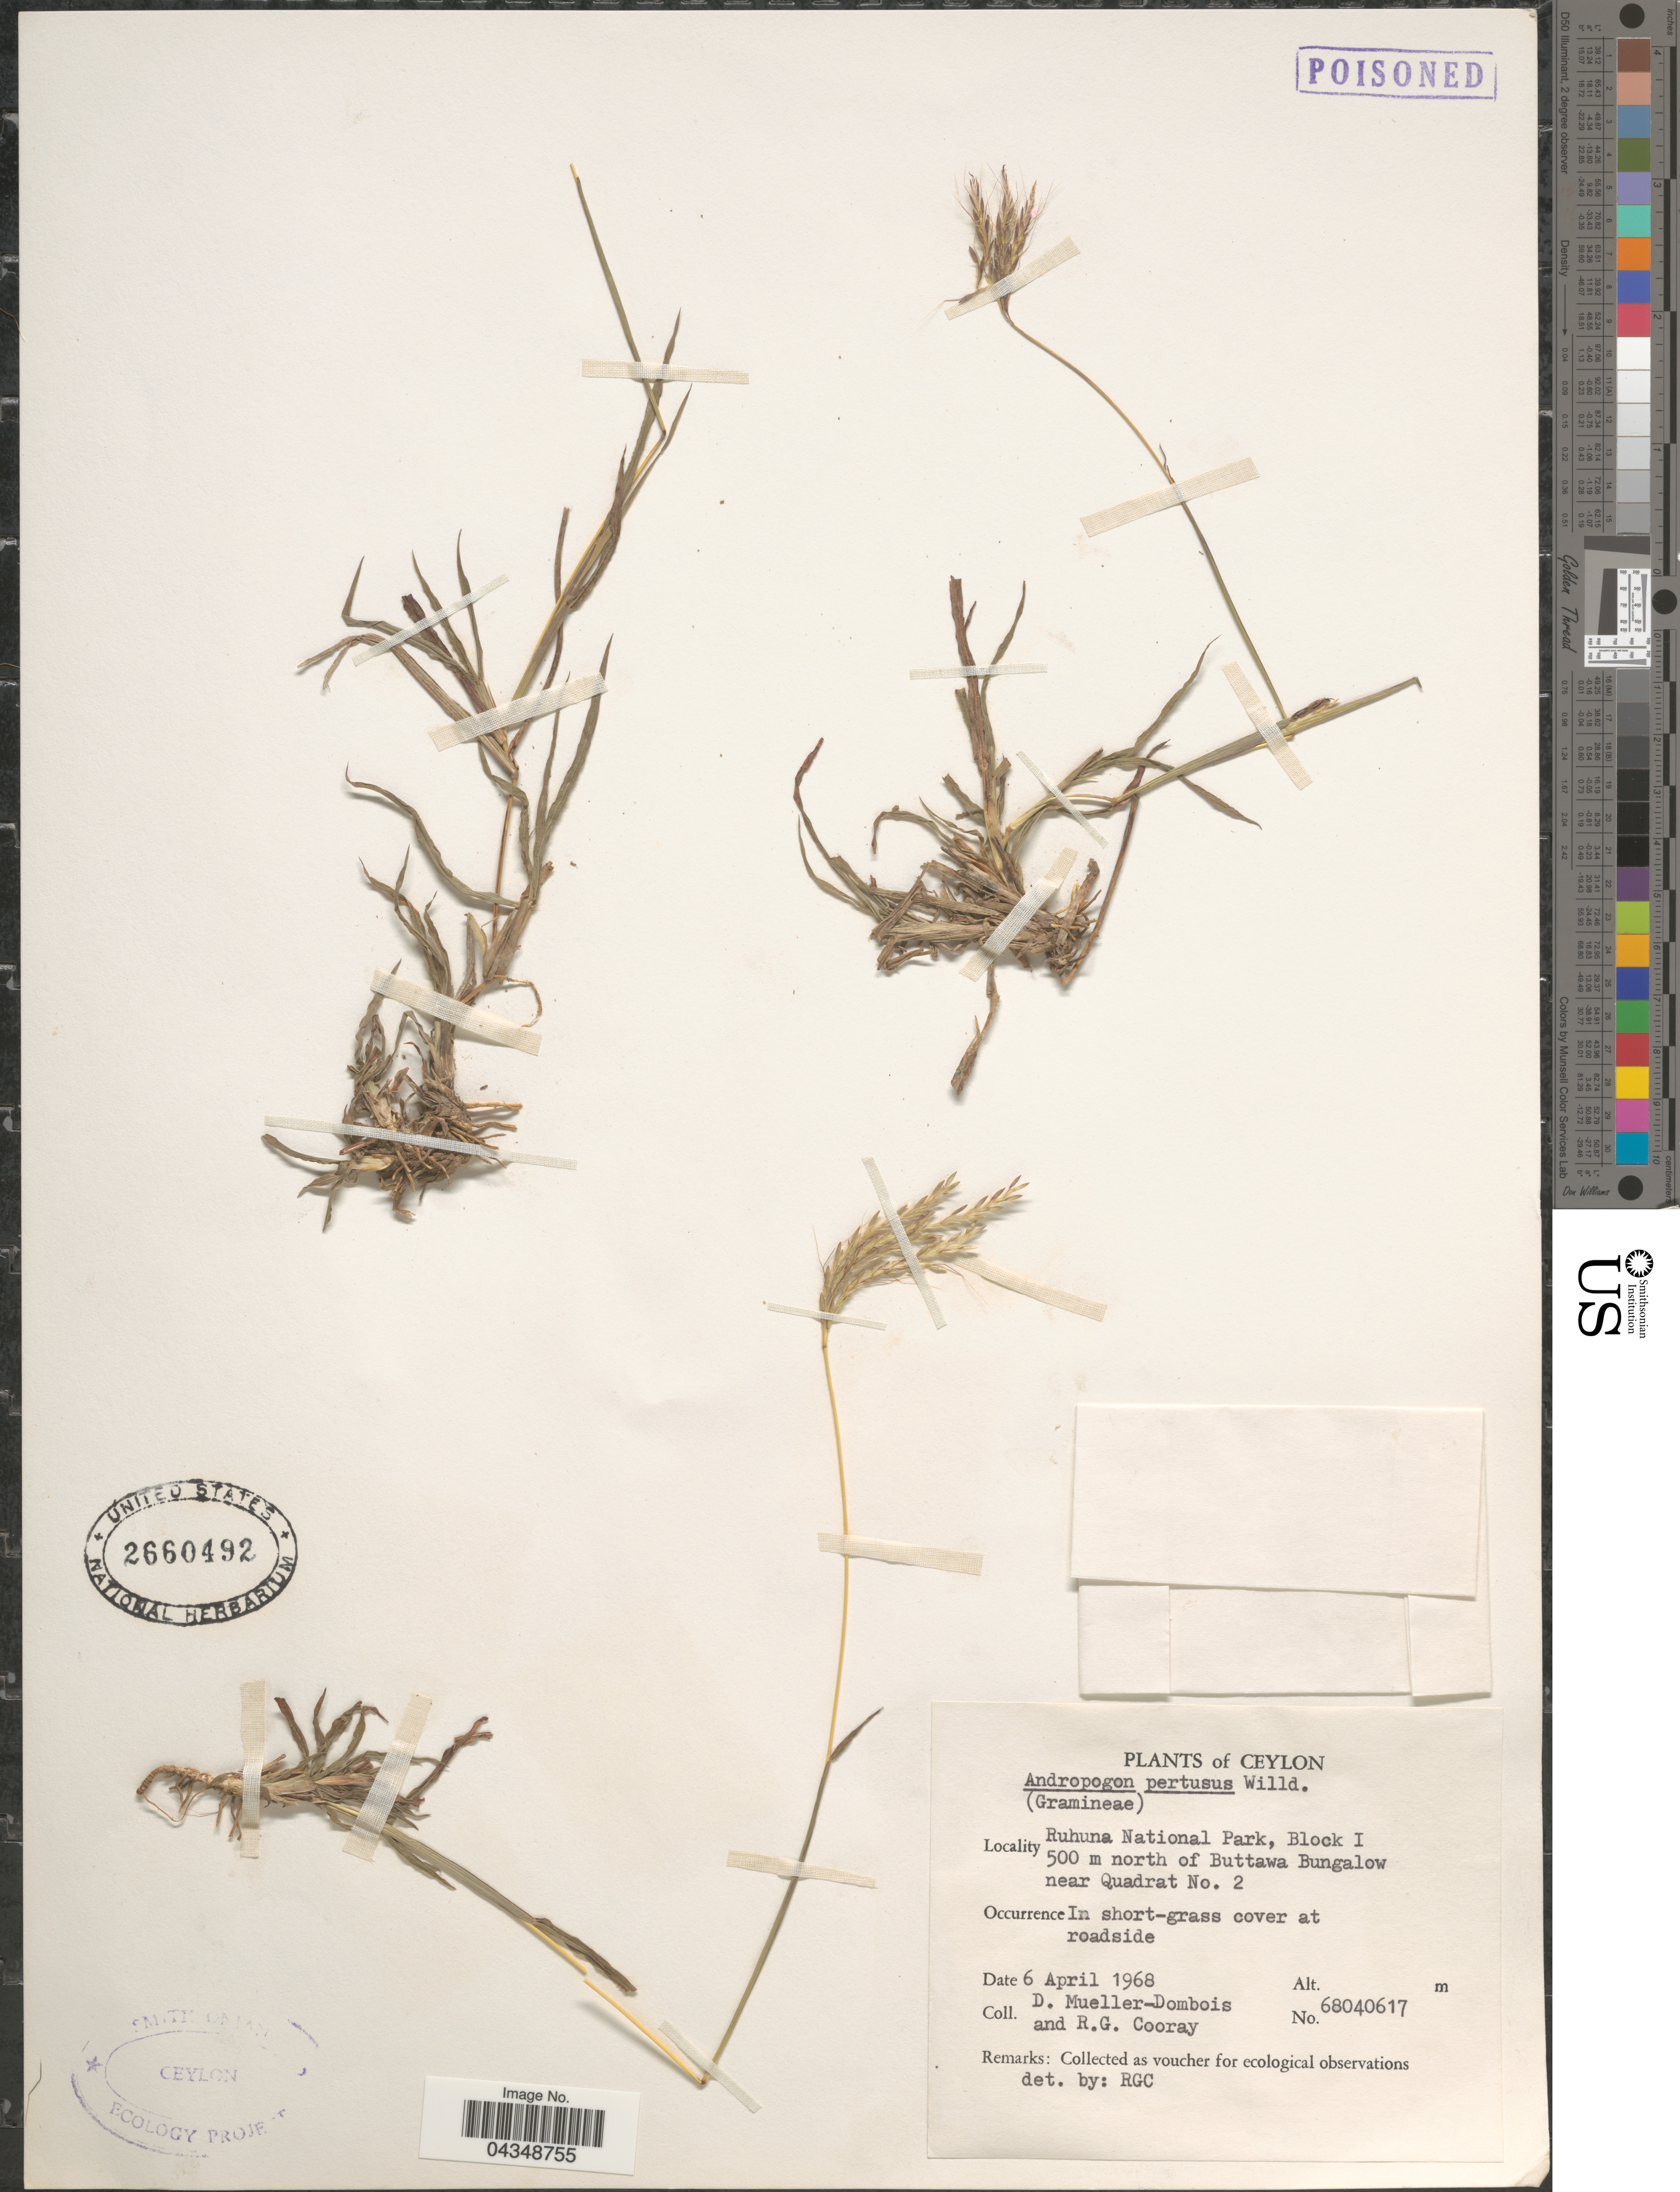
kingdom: Plantae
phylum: Tracheophyta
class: Liliopsida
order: Poales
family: Poaceae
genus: Bothriochloa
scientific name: Bothriochloa pertusa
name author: (L.) A. Camus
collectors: D. Mueller-Dombois & R. Cooray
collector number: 68040617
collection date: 1968-04-06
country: Sri Lanka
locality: Ceylon. Ruhuna National Park, Block I 500 m north of Buttawa Bungalow near Quadrat No. 2. In short-grass cover at roadside.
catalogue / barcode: US 2660492